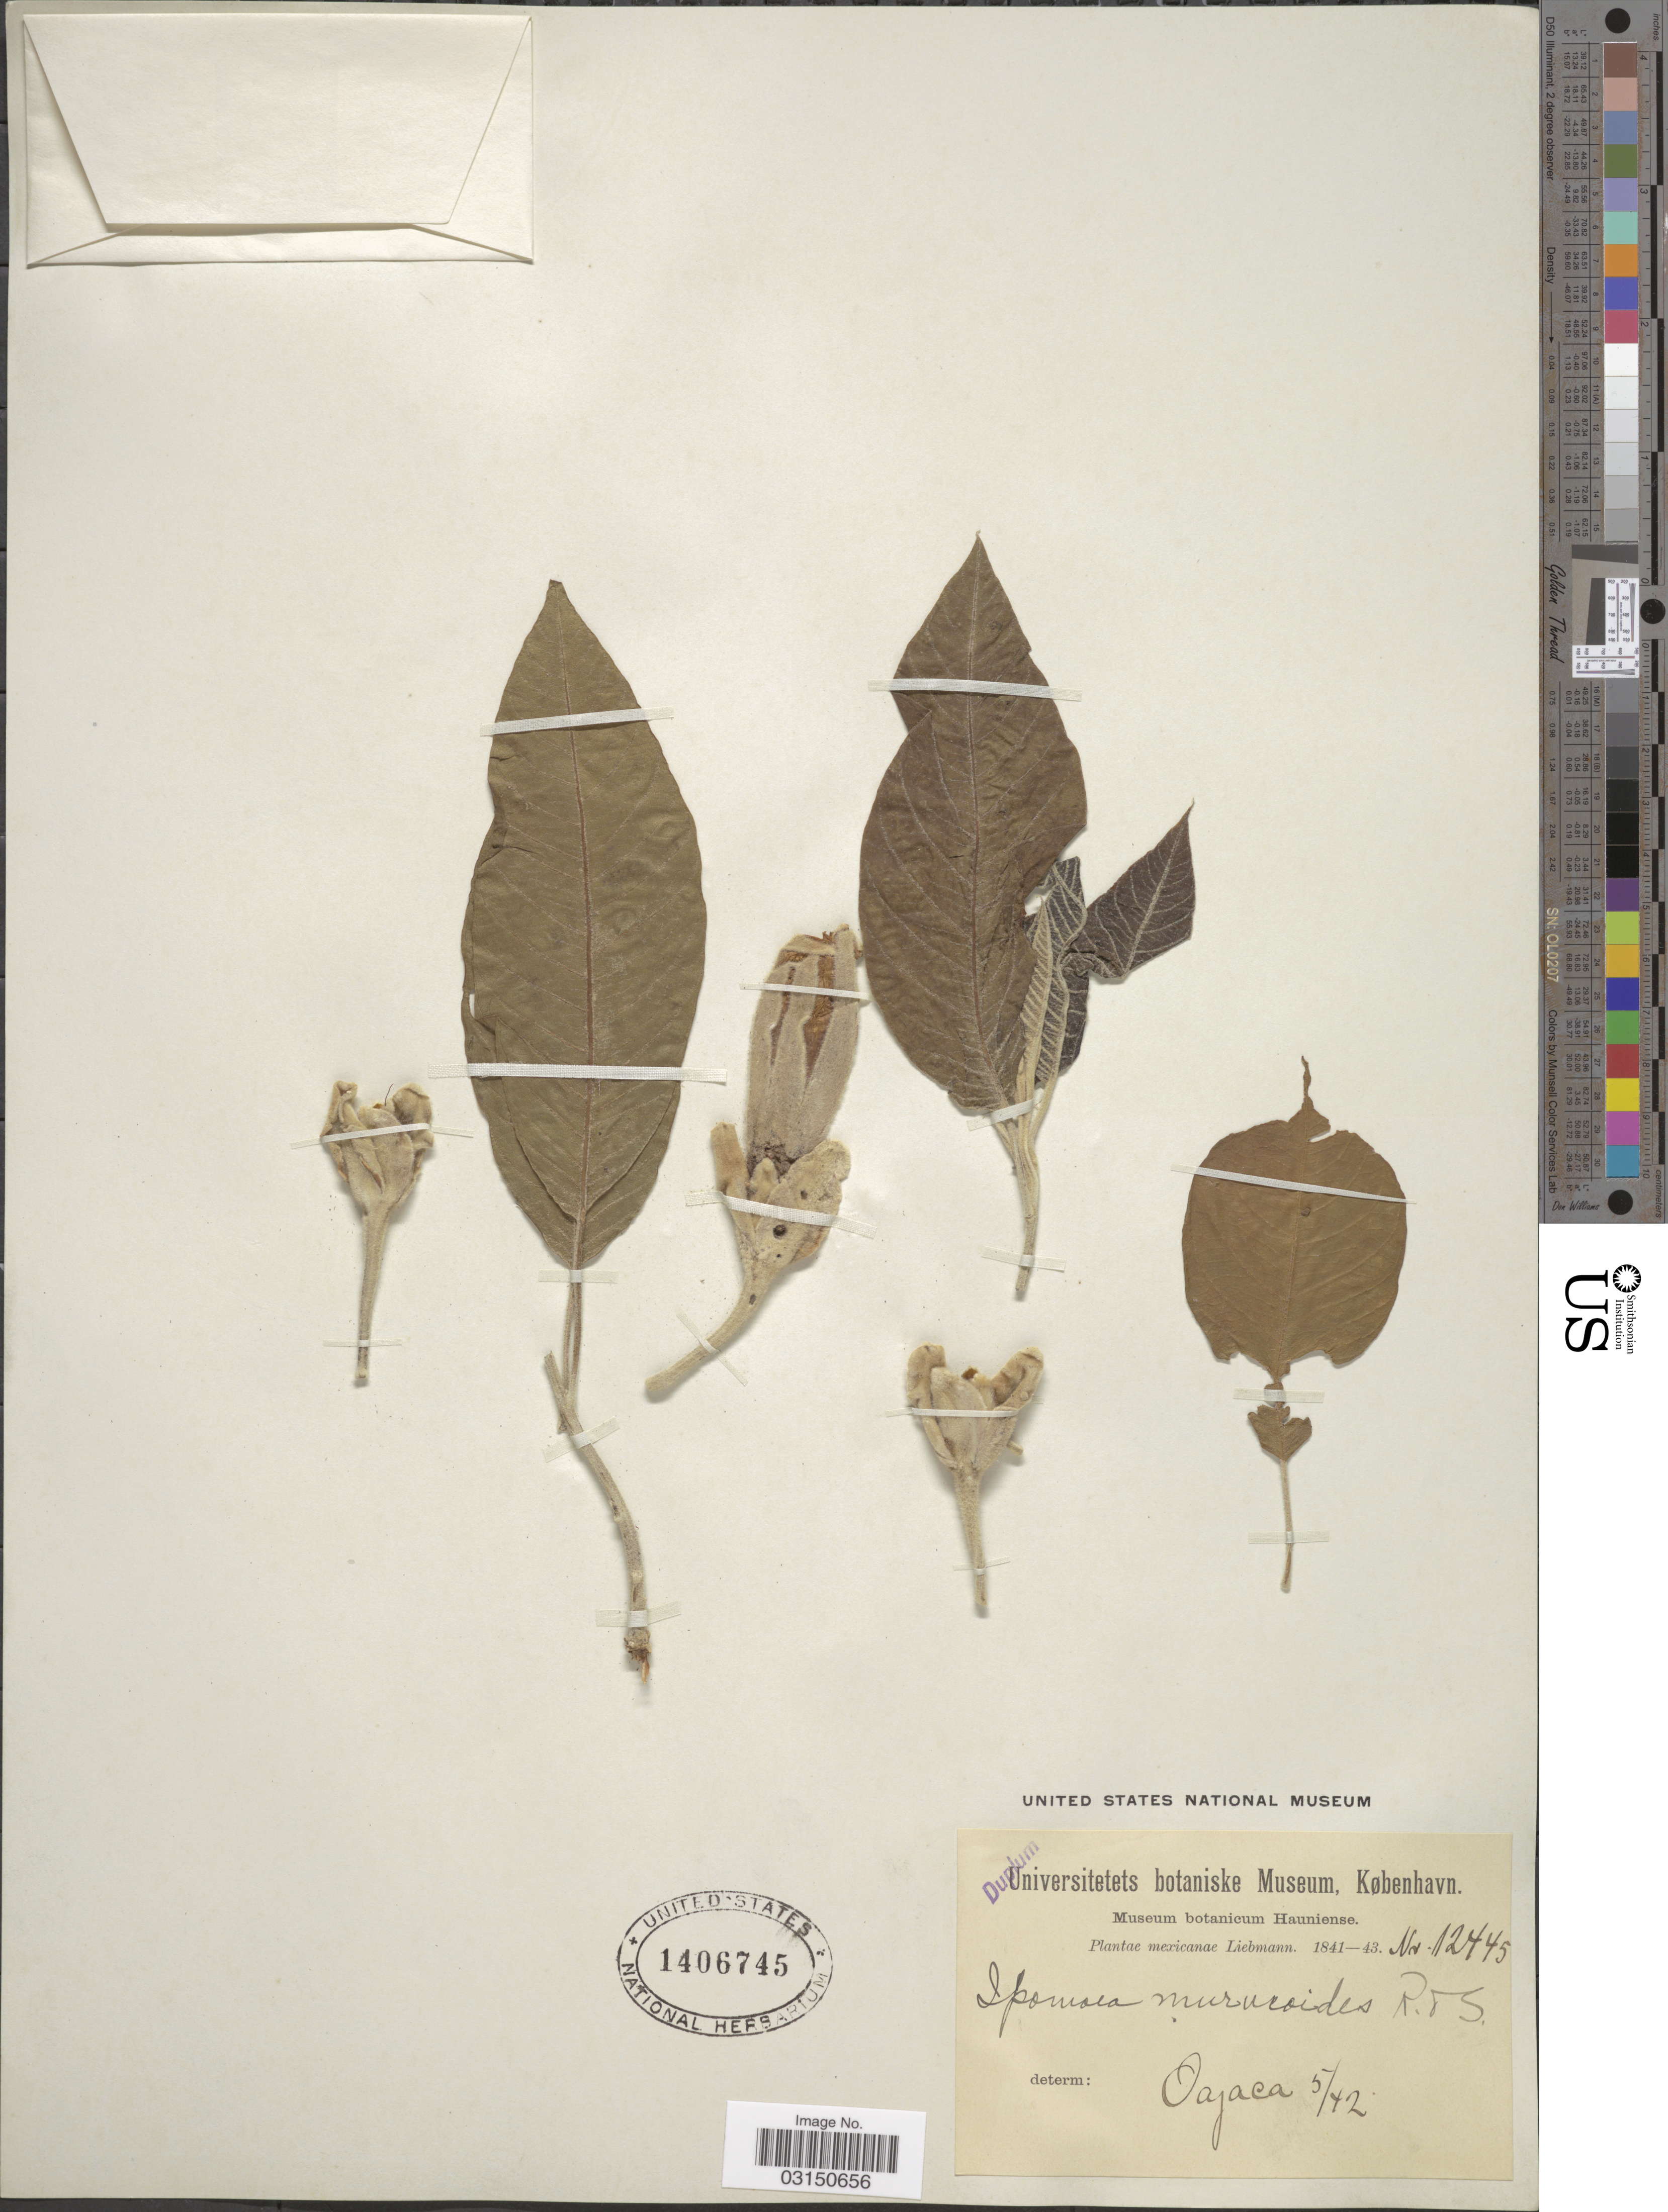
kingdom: Plantae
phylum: Tracheophyta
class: Magnoliopsida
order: Solanales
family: Convolvulaceae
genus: Ipomoea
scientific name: Ipomoea murucoides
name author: Roem. & Schult.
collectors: Liebmann, --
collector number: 12445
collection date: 1842-05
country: Mexico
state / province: Oaxaca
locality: Oajaca.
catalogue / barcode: US 1406745